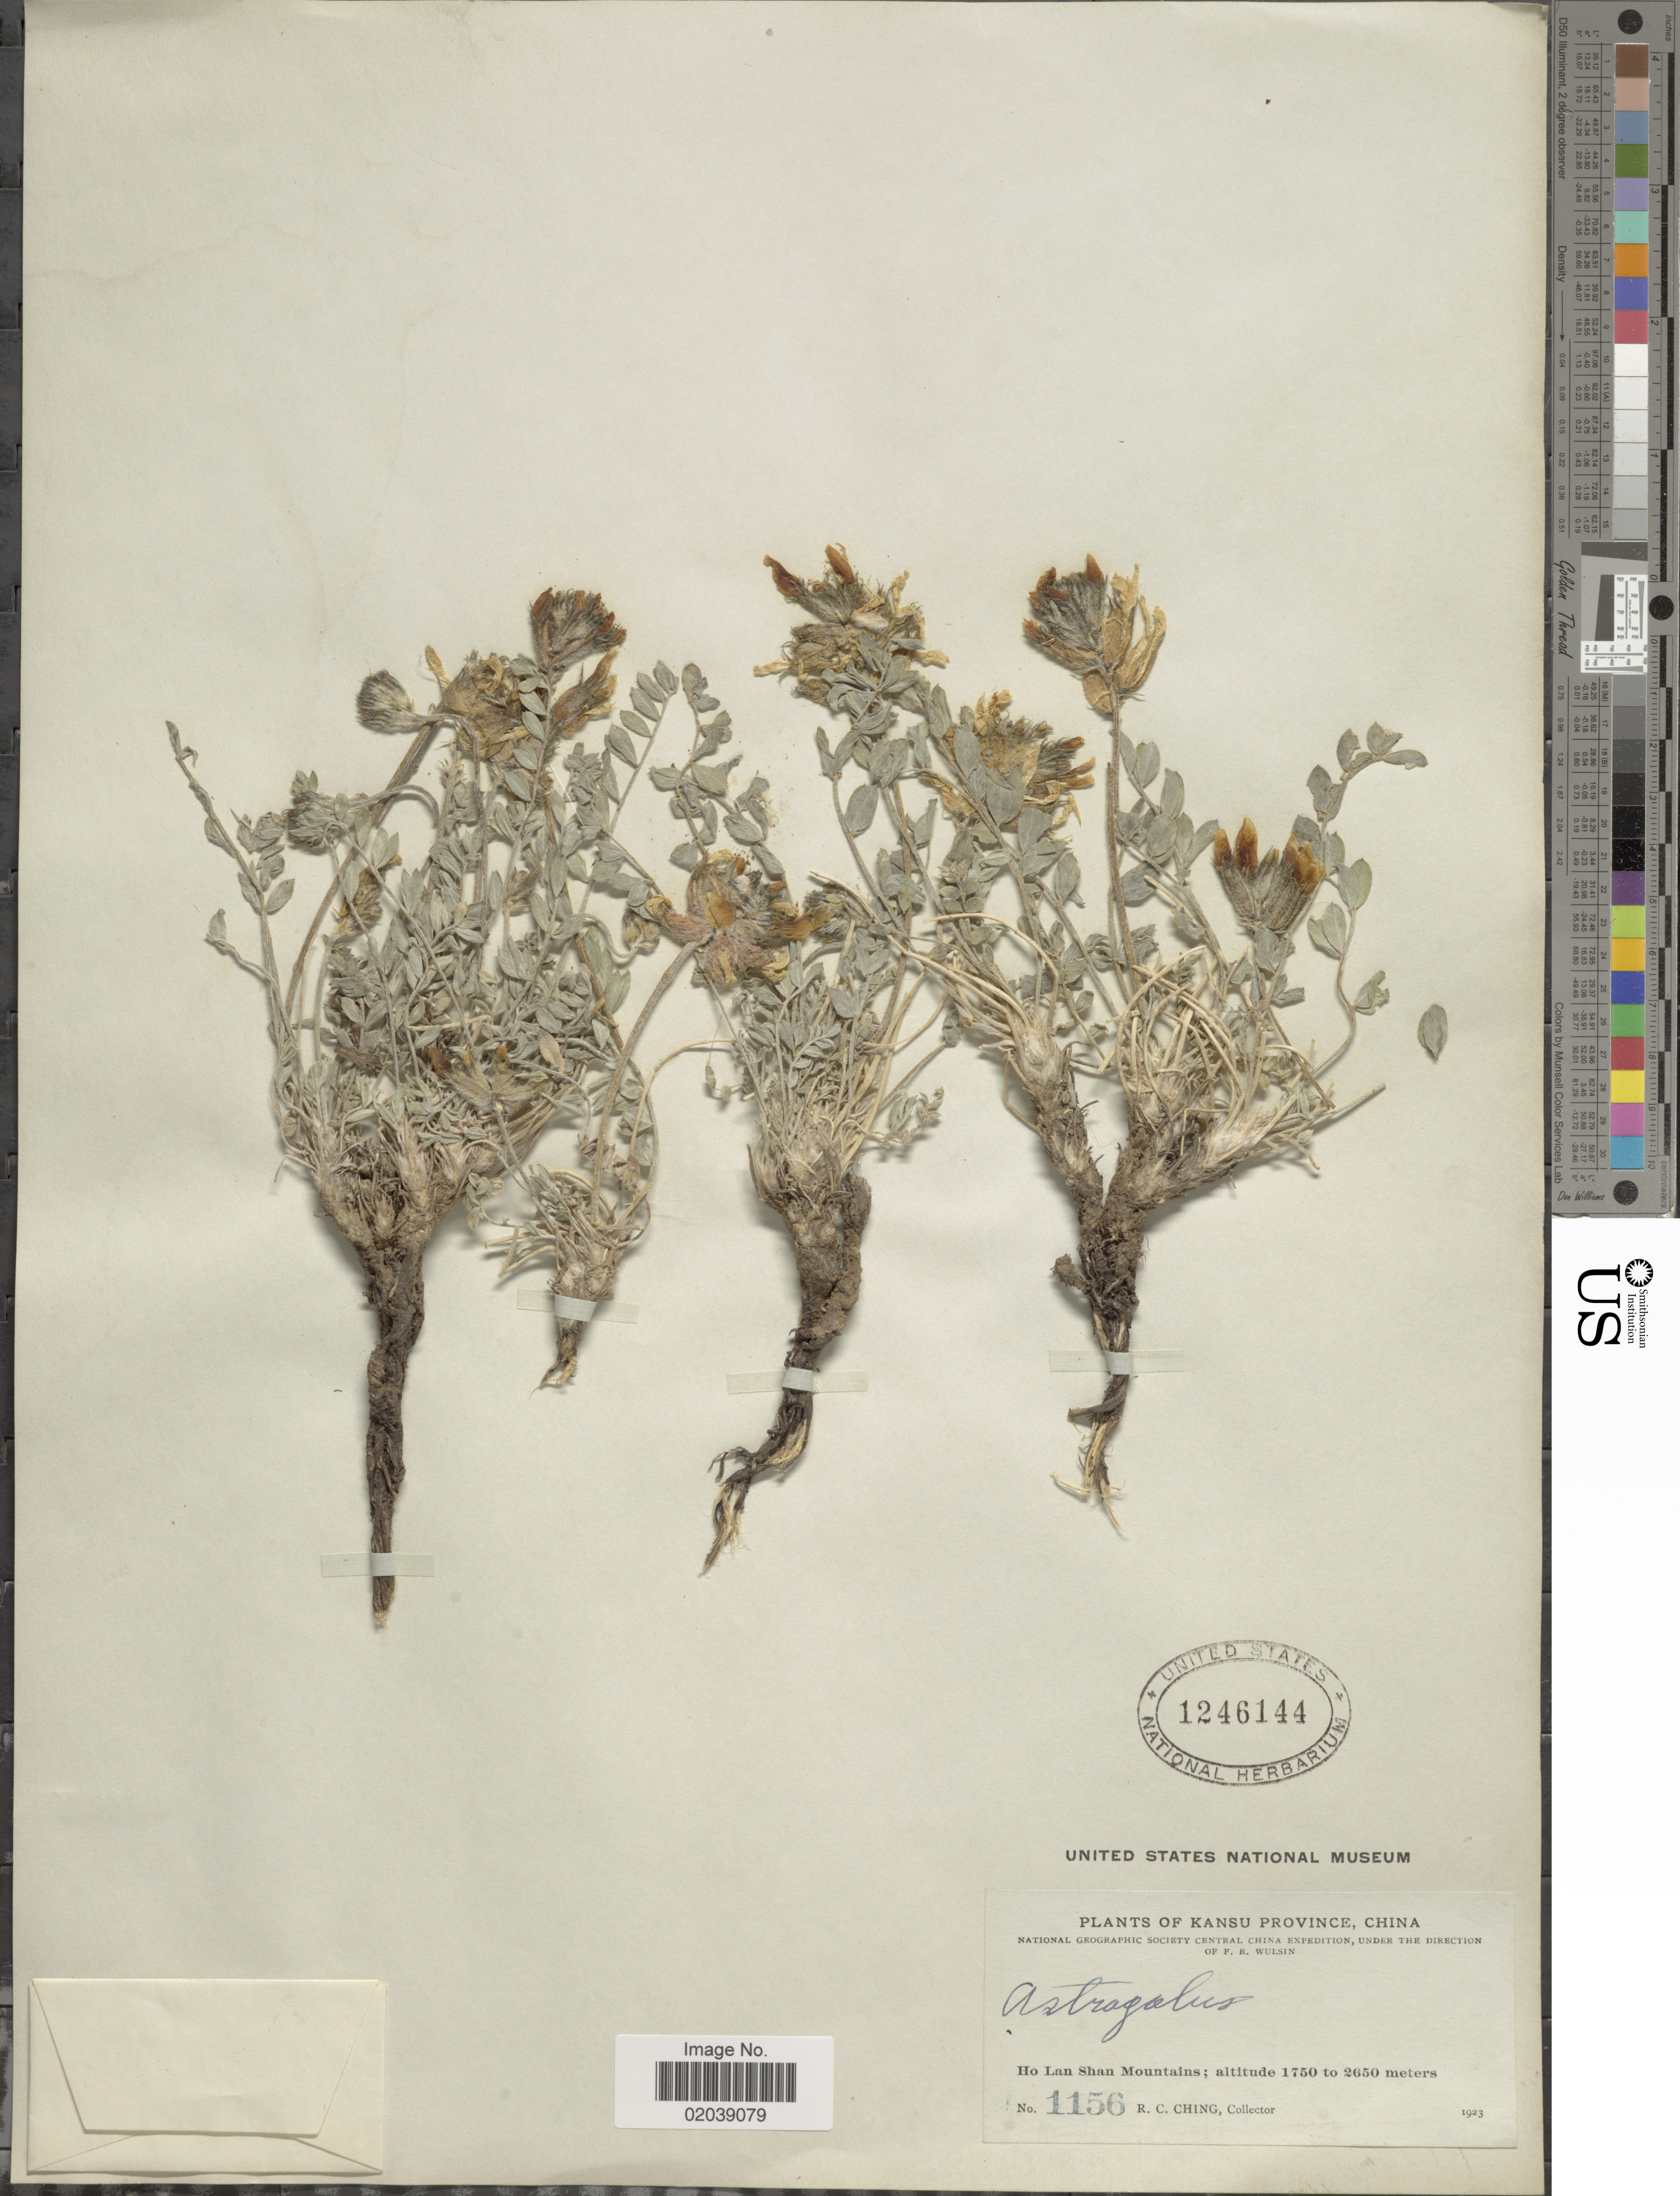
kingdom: Plantae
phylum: Tracheophyta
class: Magnoliopsida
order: Fabales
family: Fabaceae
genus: Astragalus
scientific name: Astragalus sp.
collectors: R. C. Ching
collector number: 1156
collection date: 1923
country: China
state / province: Gansu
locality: Kansu Province, China, Ho Lan Shan Mountains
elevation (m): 1750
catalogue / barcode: US 1246144